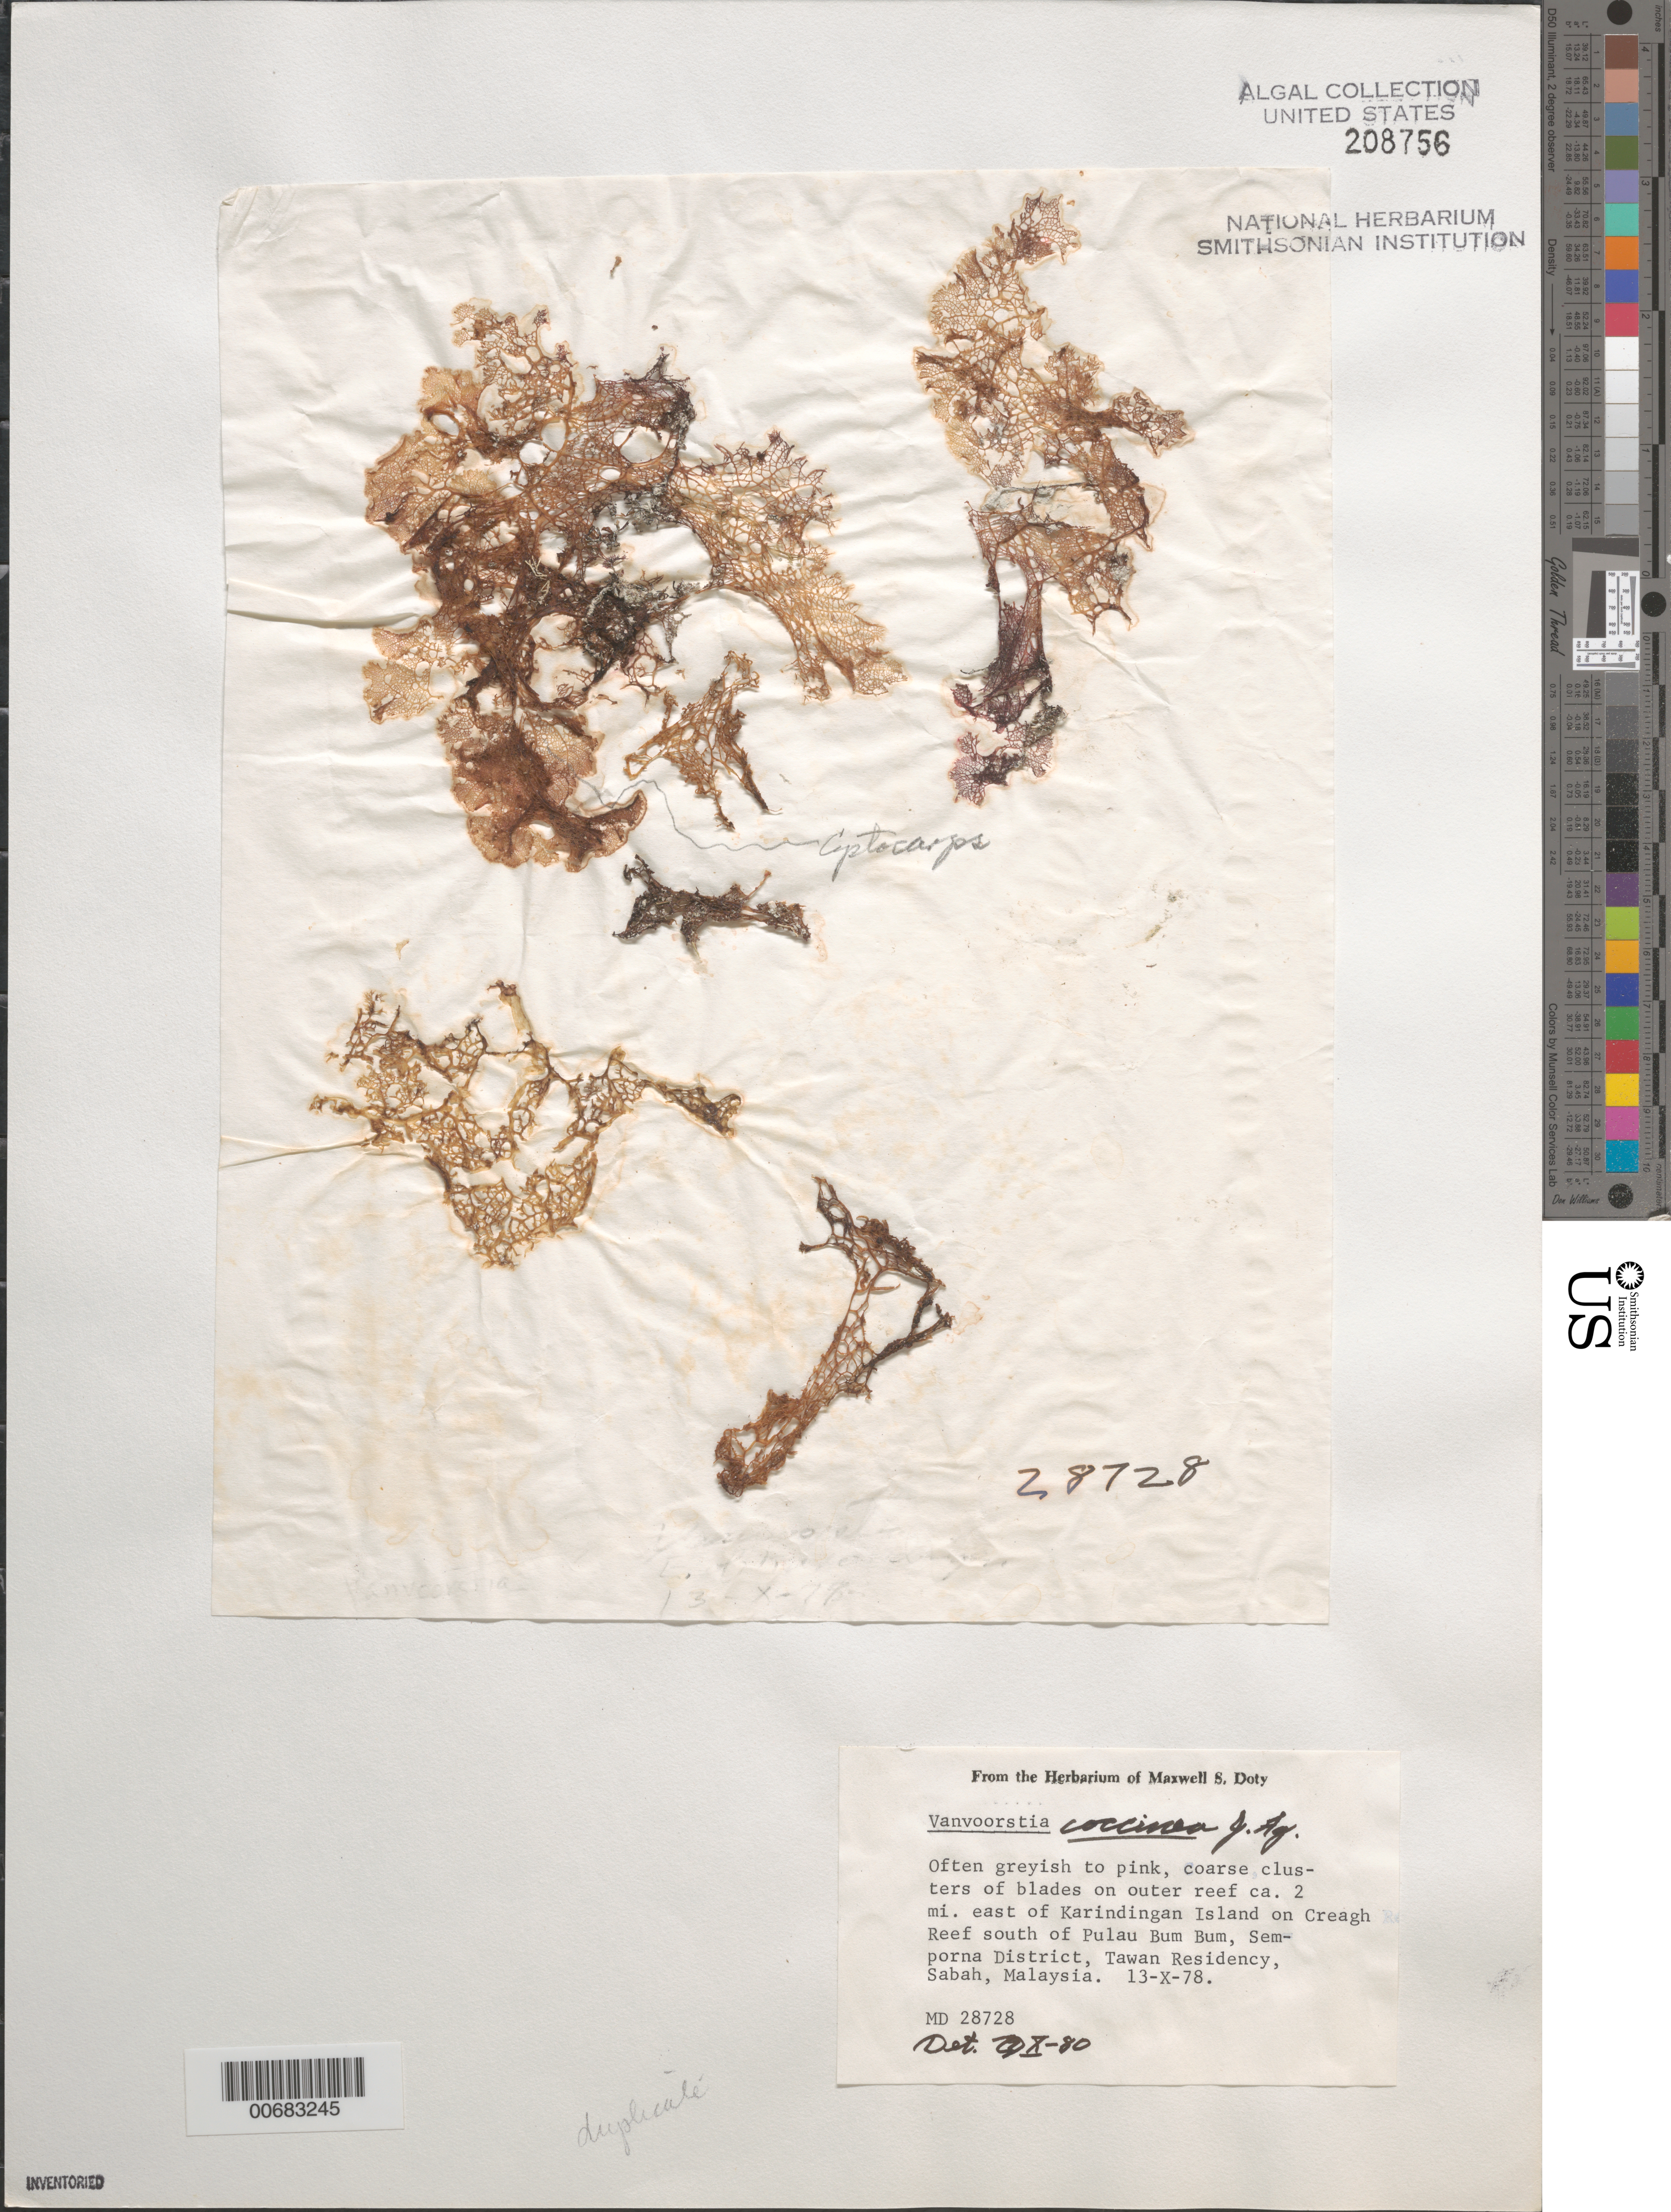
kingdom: Plantae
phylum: Rhodophyta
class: Florideophyceae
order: Ceramiales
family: Delesseriaceae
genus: Vanvoorstia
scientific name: Vanvoorstia coccinea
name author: Harv. ex J. Agardh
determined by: Doty, M. S.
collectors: M. S. Doty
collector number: MSD 28728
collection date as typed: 13 Oct 1978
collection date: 1978-10-13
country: Malaysia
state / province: Sabah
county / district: Semporna District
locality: Creagh Reef south of Pulau Bum Bum, ca. 2 miles east of Karindingan Island, Tawan Residency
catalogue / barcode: US 208756